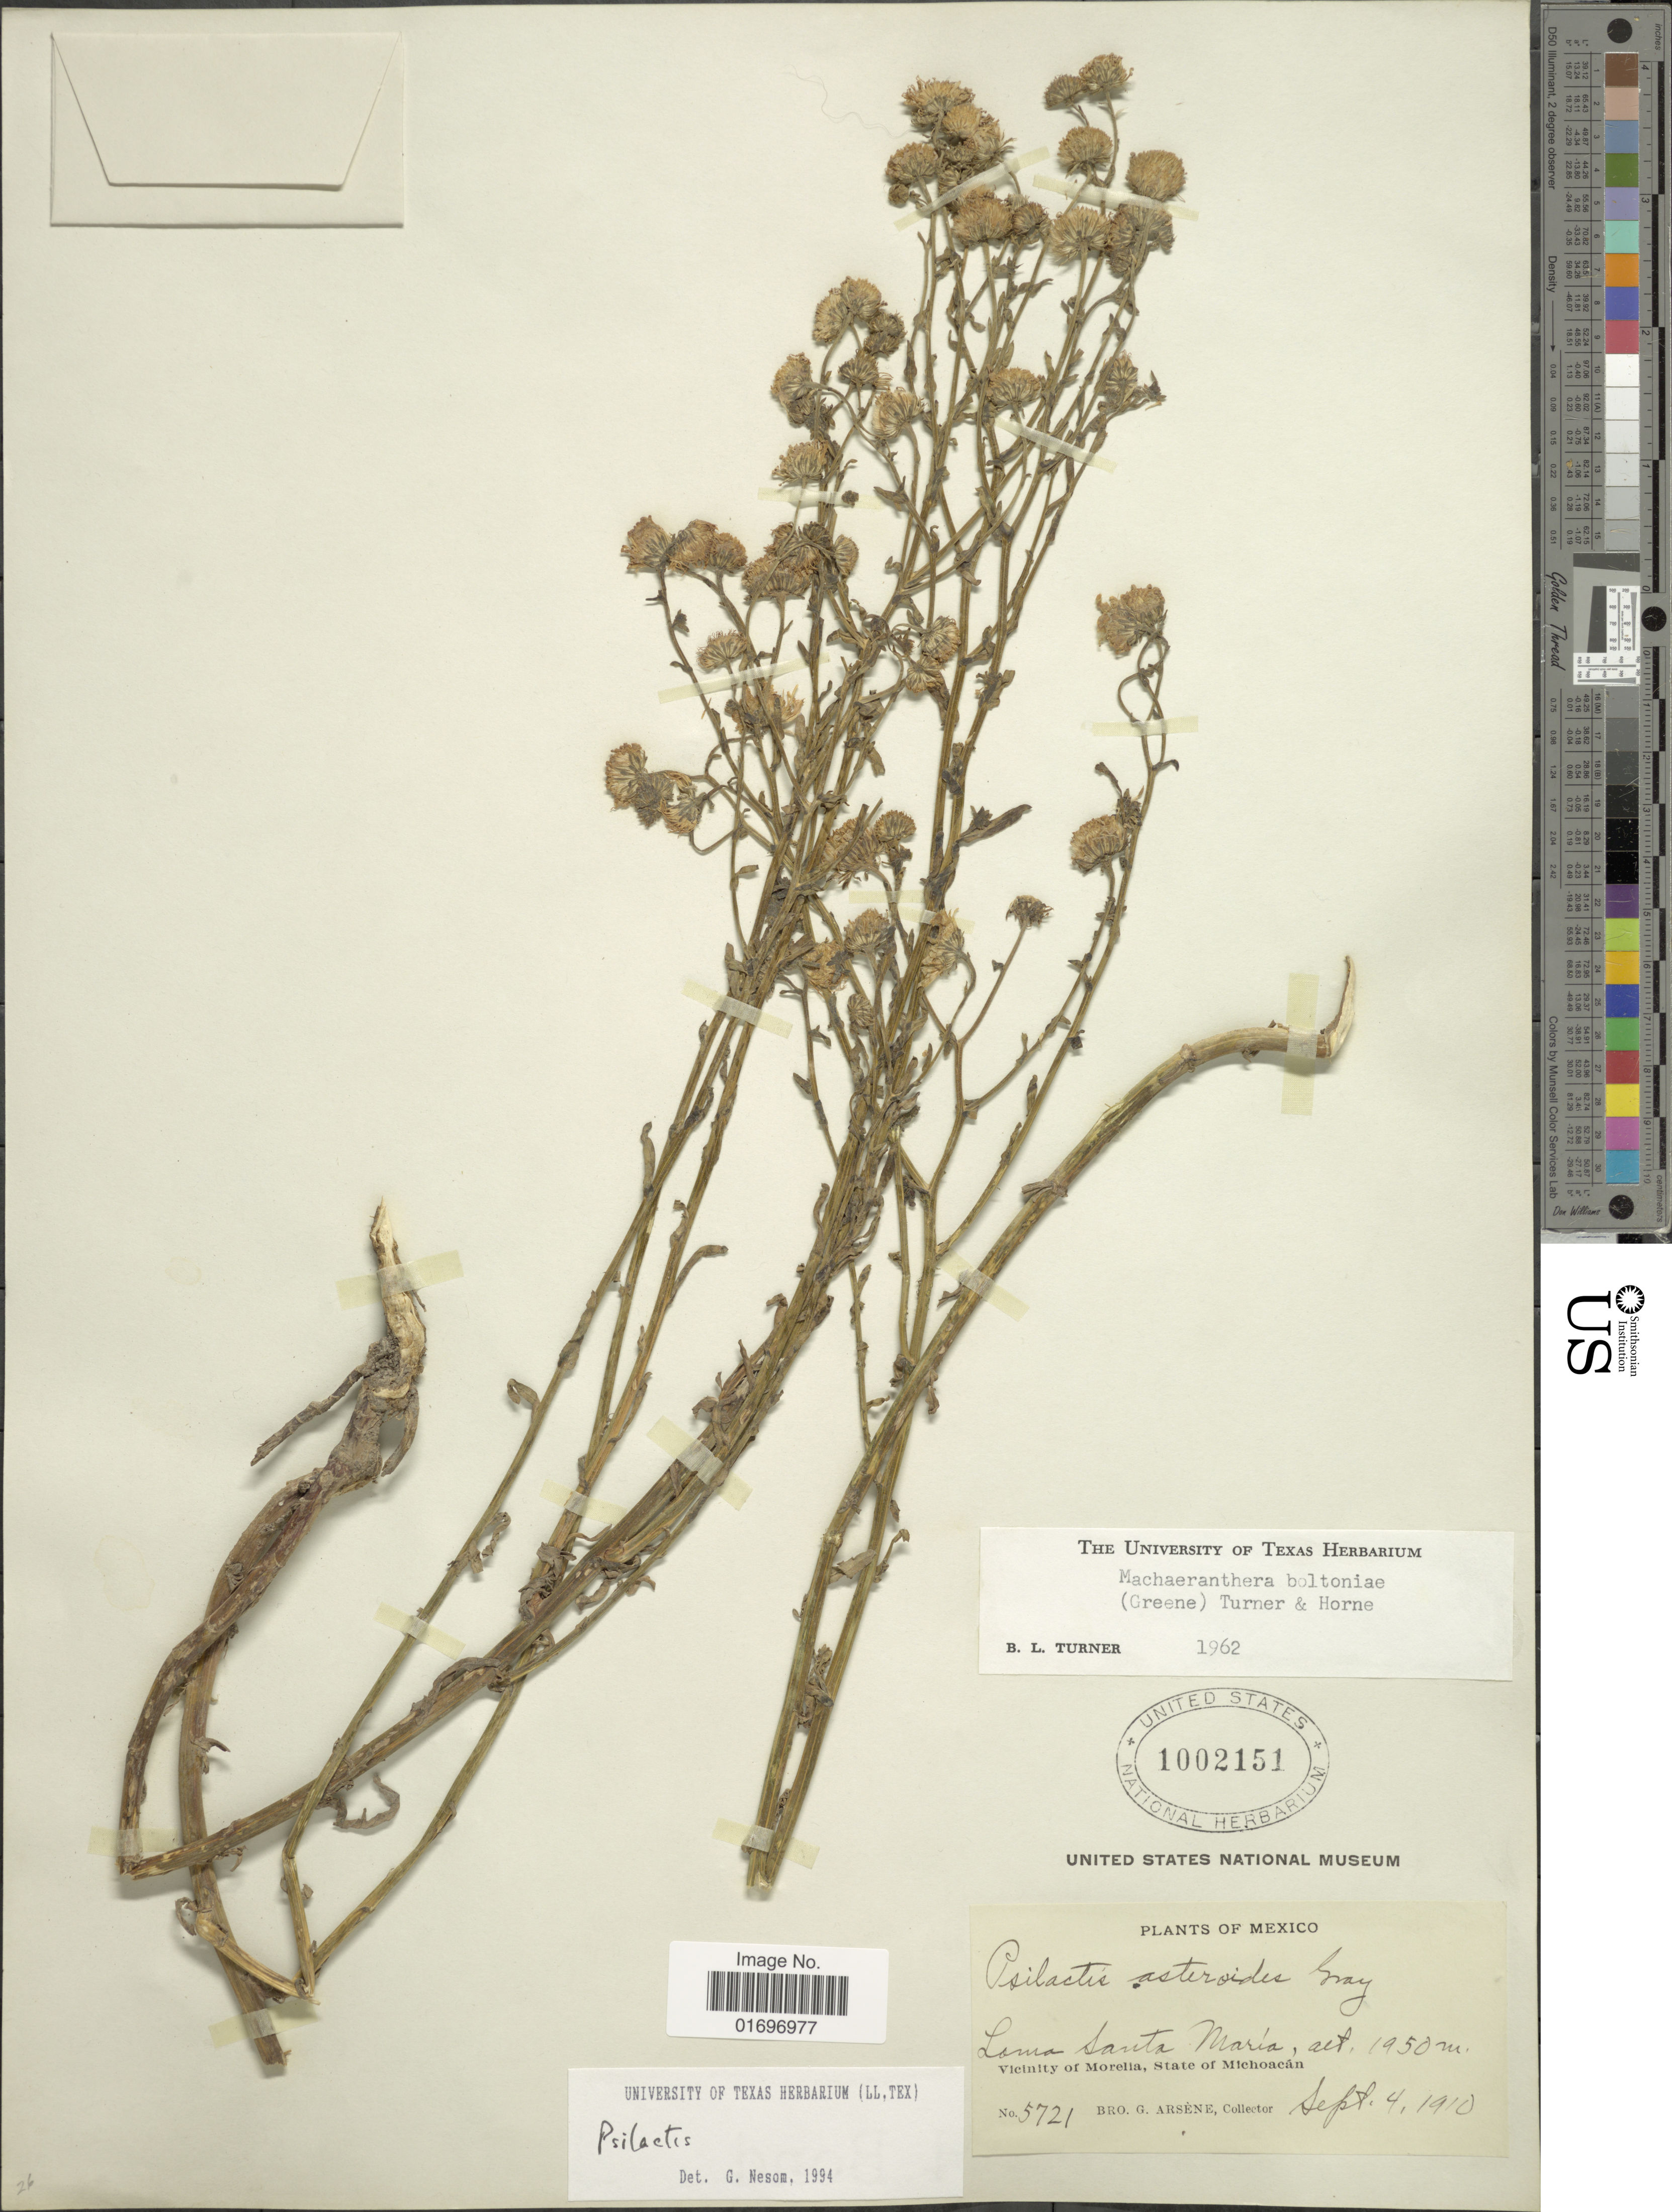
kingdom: Plantae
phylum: Tracheophyta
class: Magnoliopsida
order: Asterales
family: Asteraceae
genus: Psilactis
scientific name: Psilactis asteroides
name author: A. Gray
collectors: Bro. G. Arsène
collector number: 5721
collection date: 1910-09-04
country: Mexico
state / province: Michoacán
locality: Loma Santa María. Vicinity of Morelia, State of Michoacán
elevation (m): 1950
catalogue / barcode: US 1002151